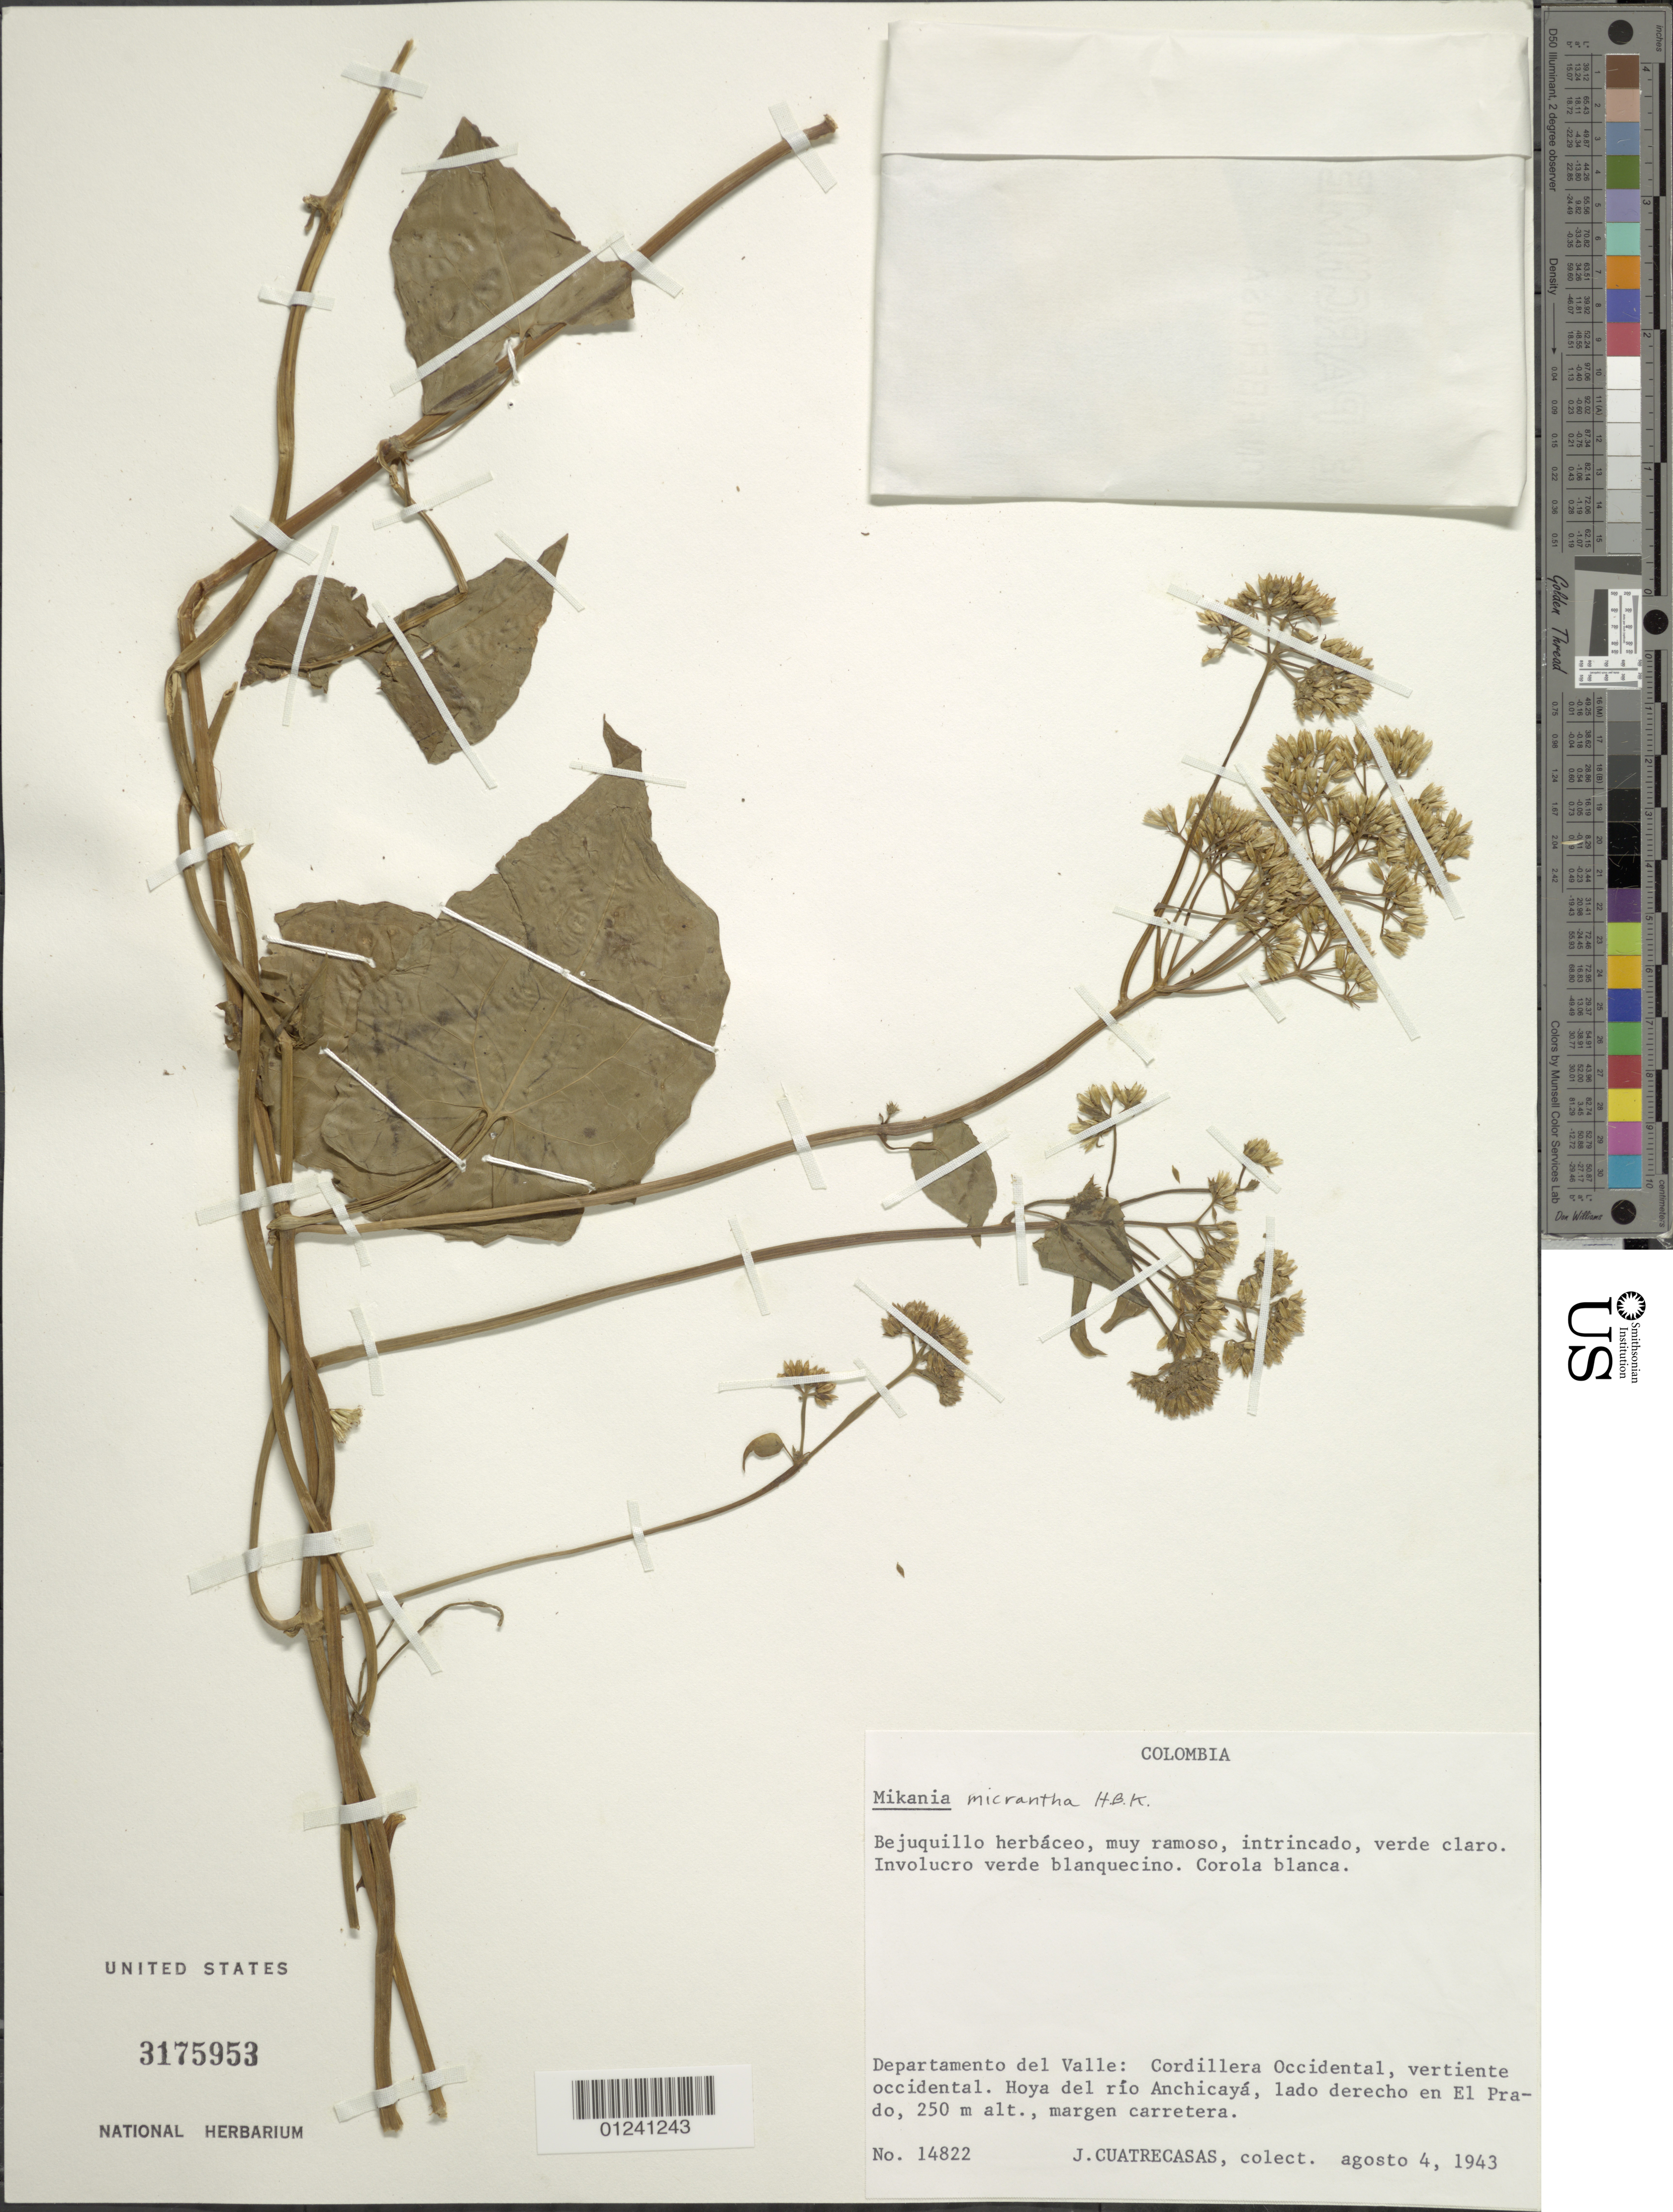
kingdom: Plantae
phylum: Tracheophyta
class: Magnoliopsida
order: Asterales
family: Asteraceae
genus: Mikania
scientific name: Mikania micrantha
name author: Kunth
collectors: J. Cuatrecasas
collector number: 14822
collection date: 1943-08-04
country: Colombia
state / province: Valle del Cauca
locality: Cordillera Occidental, vertiente occidental. Hoya del río Anchicayá, lado derecho en El Prado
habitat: margen carretera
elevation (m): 250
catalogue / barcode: US 3175953